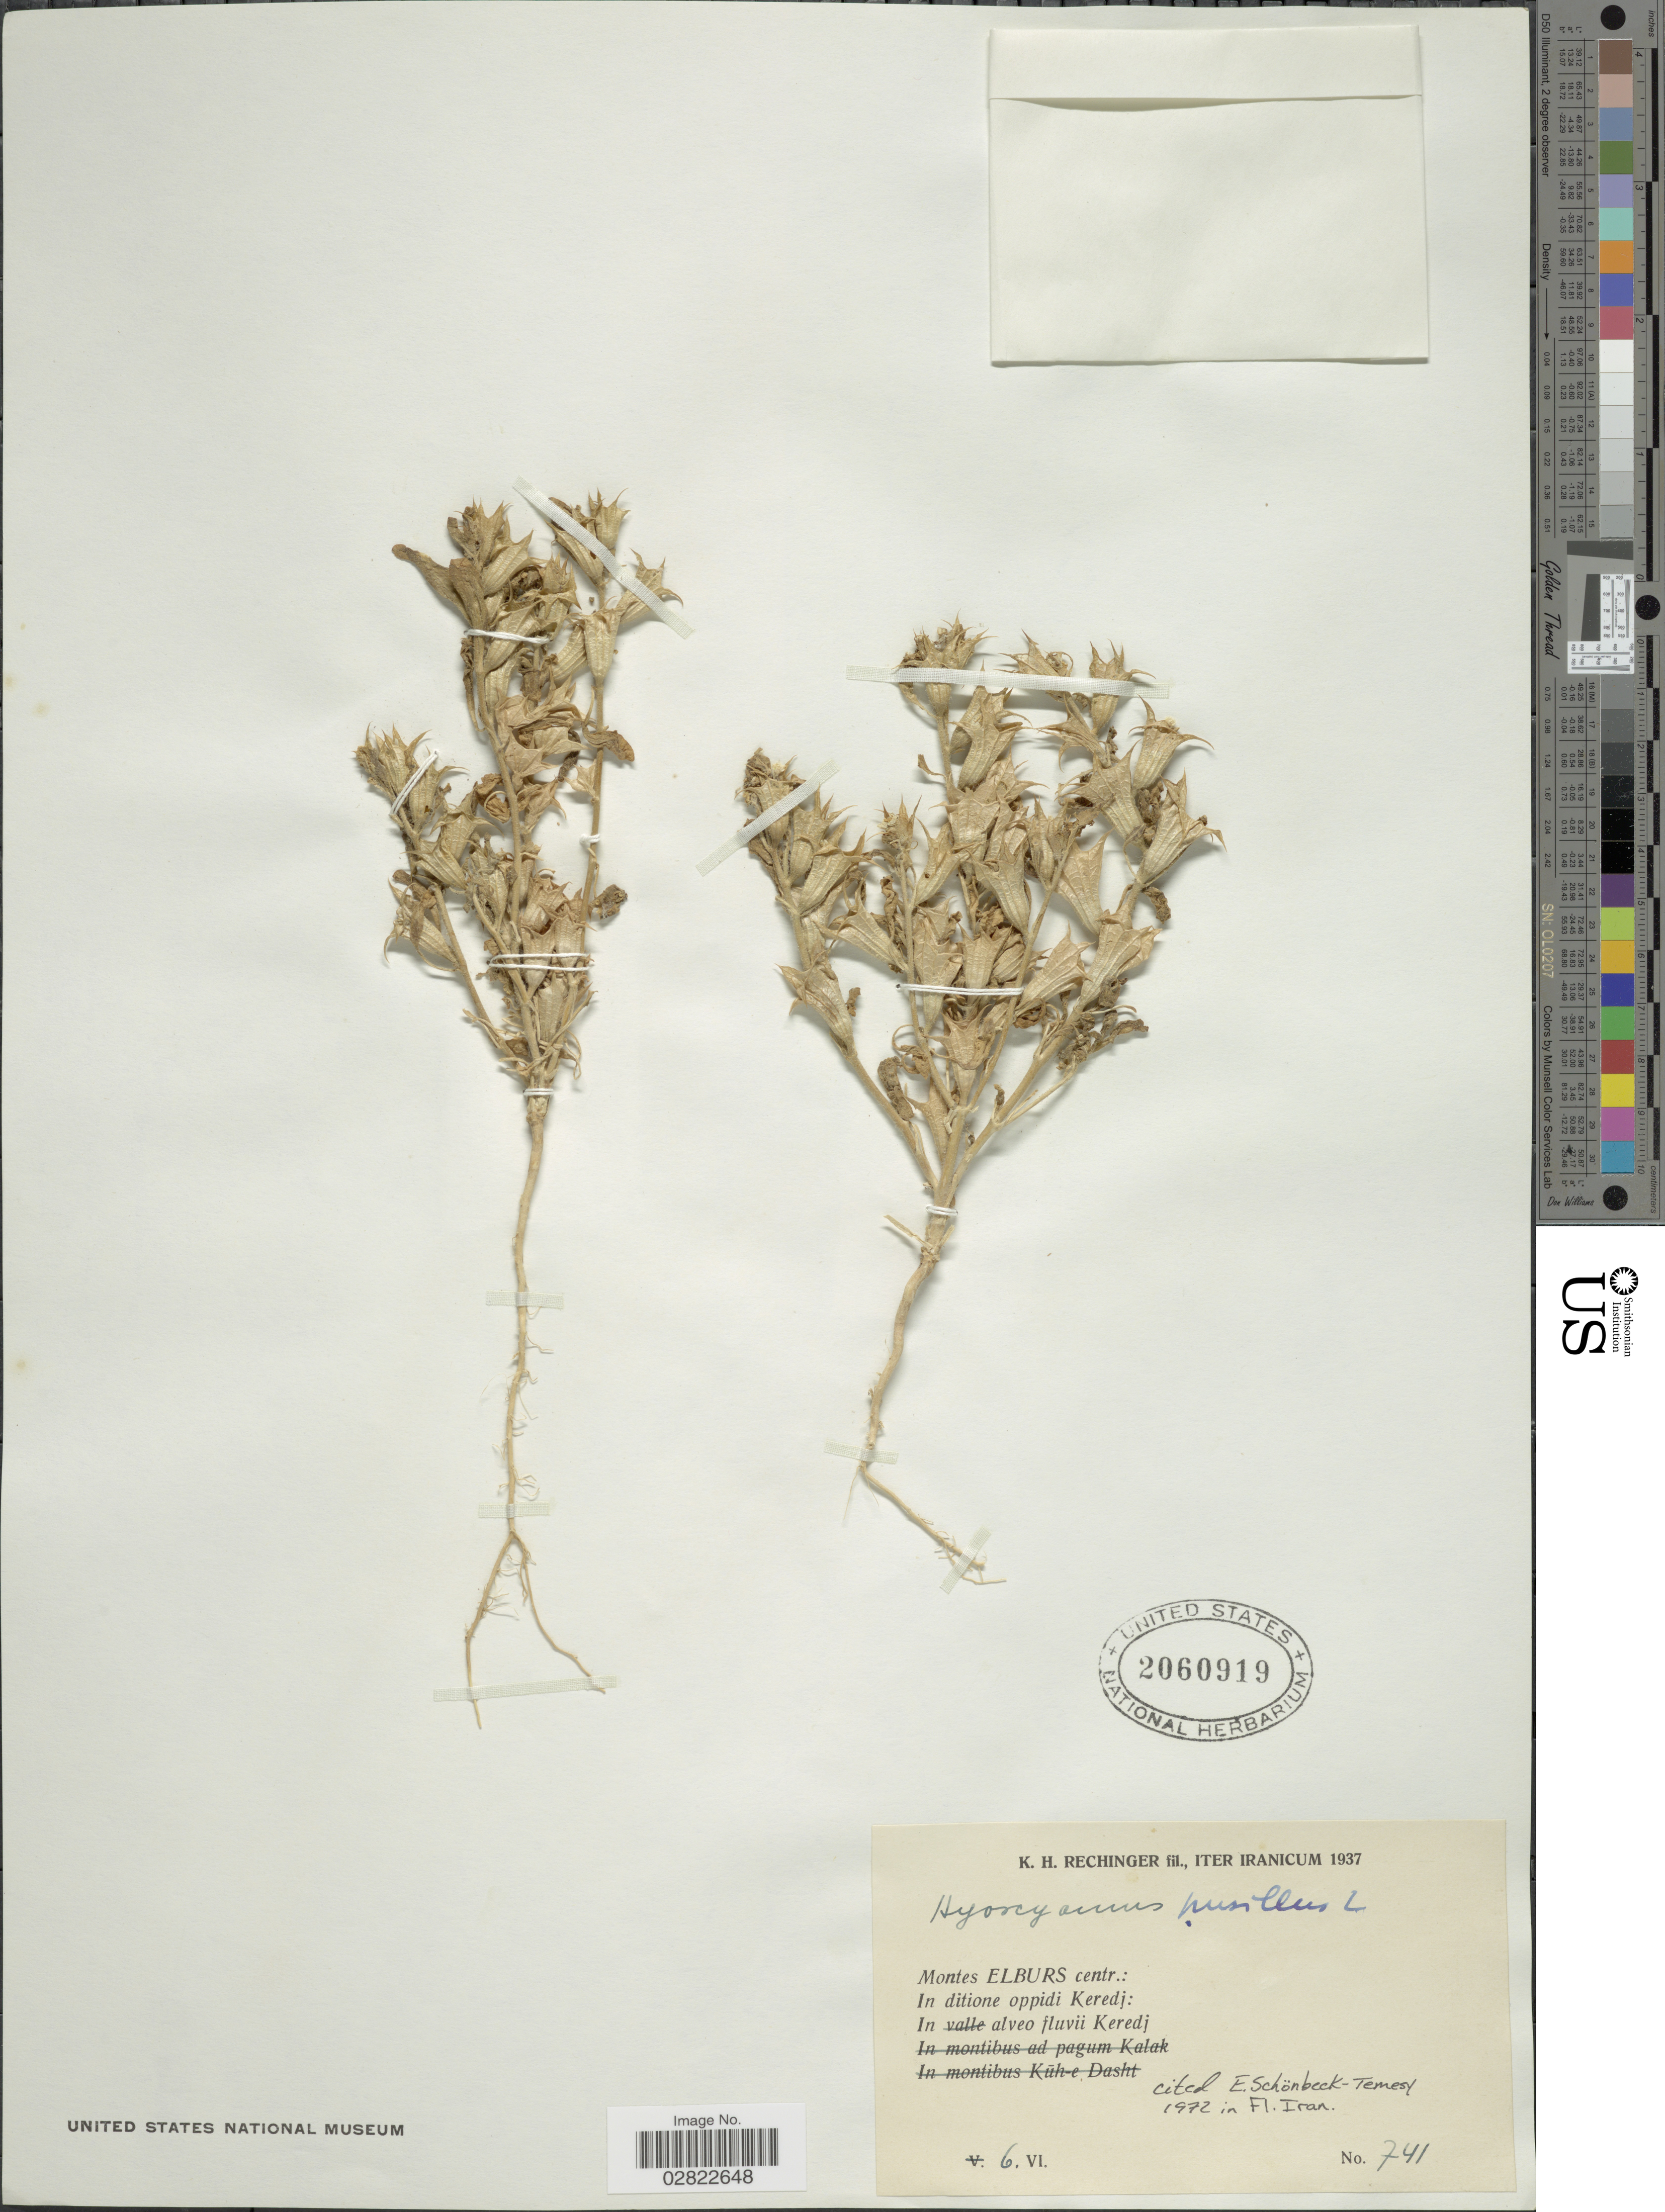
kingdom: Plantae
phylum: Tracheophyta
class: Magnoliopsida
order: Solanales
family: Solanaceae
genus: Hyoscyamus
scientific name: Hyoscyamus pusillus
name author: L.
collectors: K. H. Rechinger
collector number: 741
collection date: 1937-06-06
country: Iran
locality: Montes Elburs centr.: In ditione oppidi Keredj, In alveo fluvii Keredj.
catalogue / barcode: US 2060919